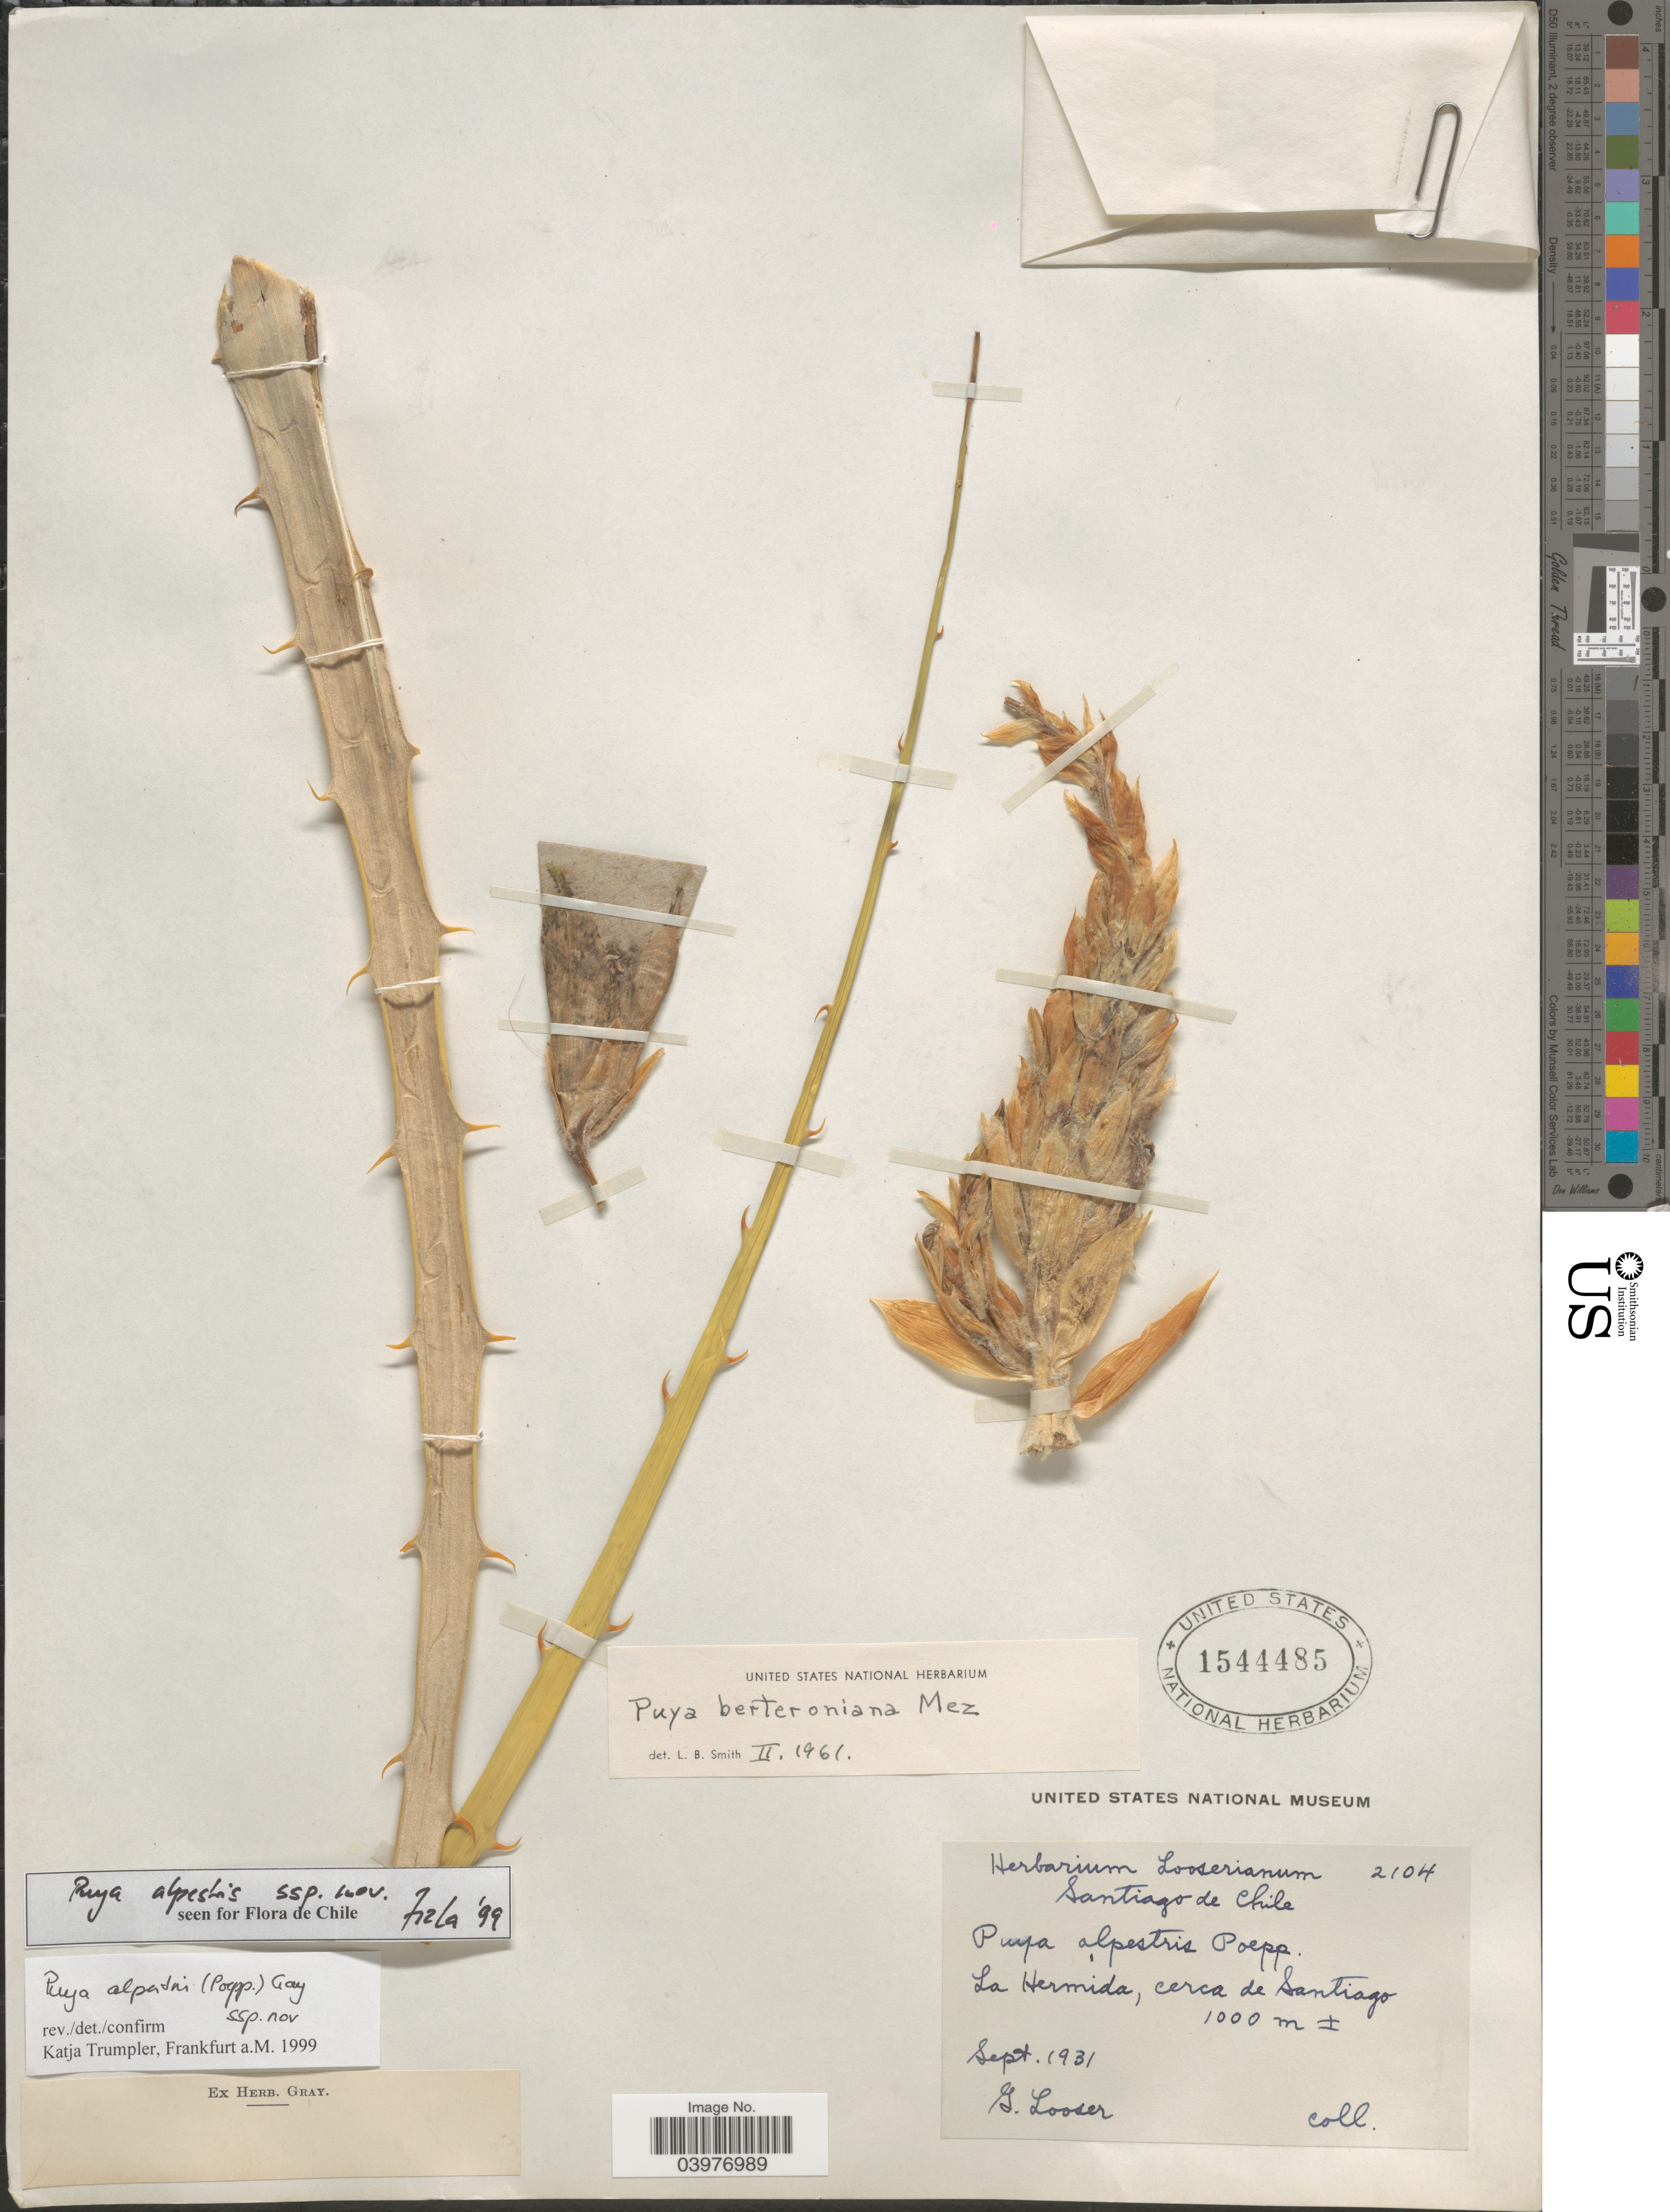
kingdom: Plantae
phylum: Tracheophyta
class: Liliopsida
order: Poales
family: Bromeliaceae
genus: Puya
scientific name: Puya alpestris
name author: (Poepp.) Gay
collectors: G. Looser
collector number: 2104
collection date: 1931-09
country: Chile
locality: Santiago de Chile. La Hermida, cerca de Santiago.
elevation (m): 1000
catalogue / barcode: US 1544485